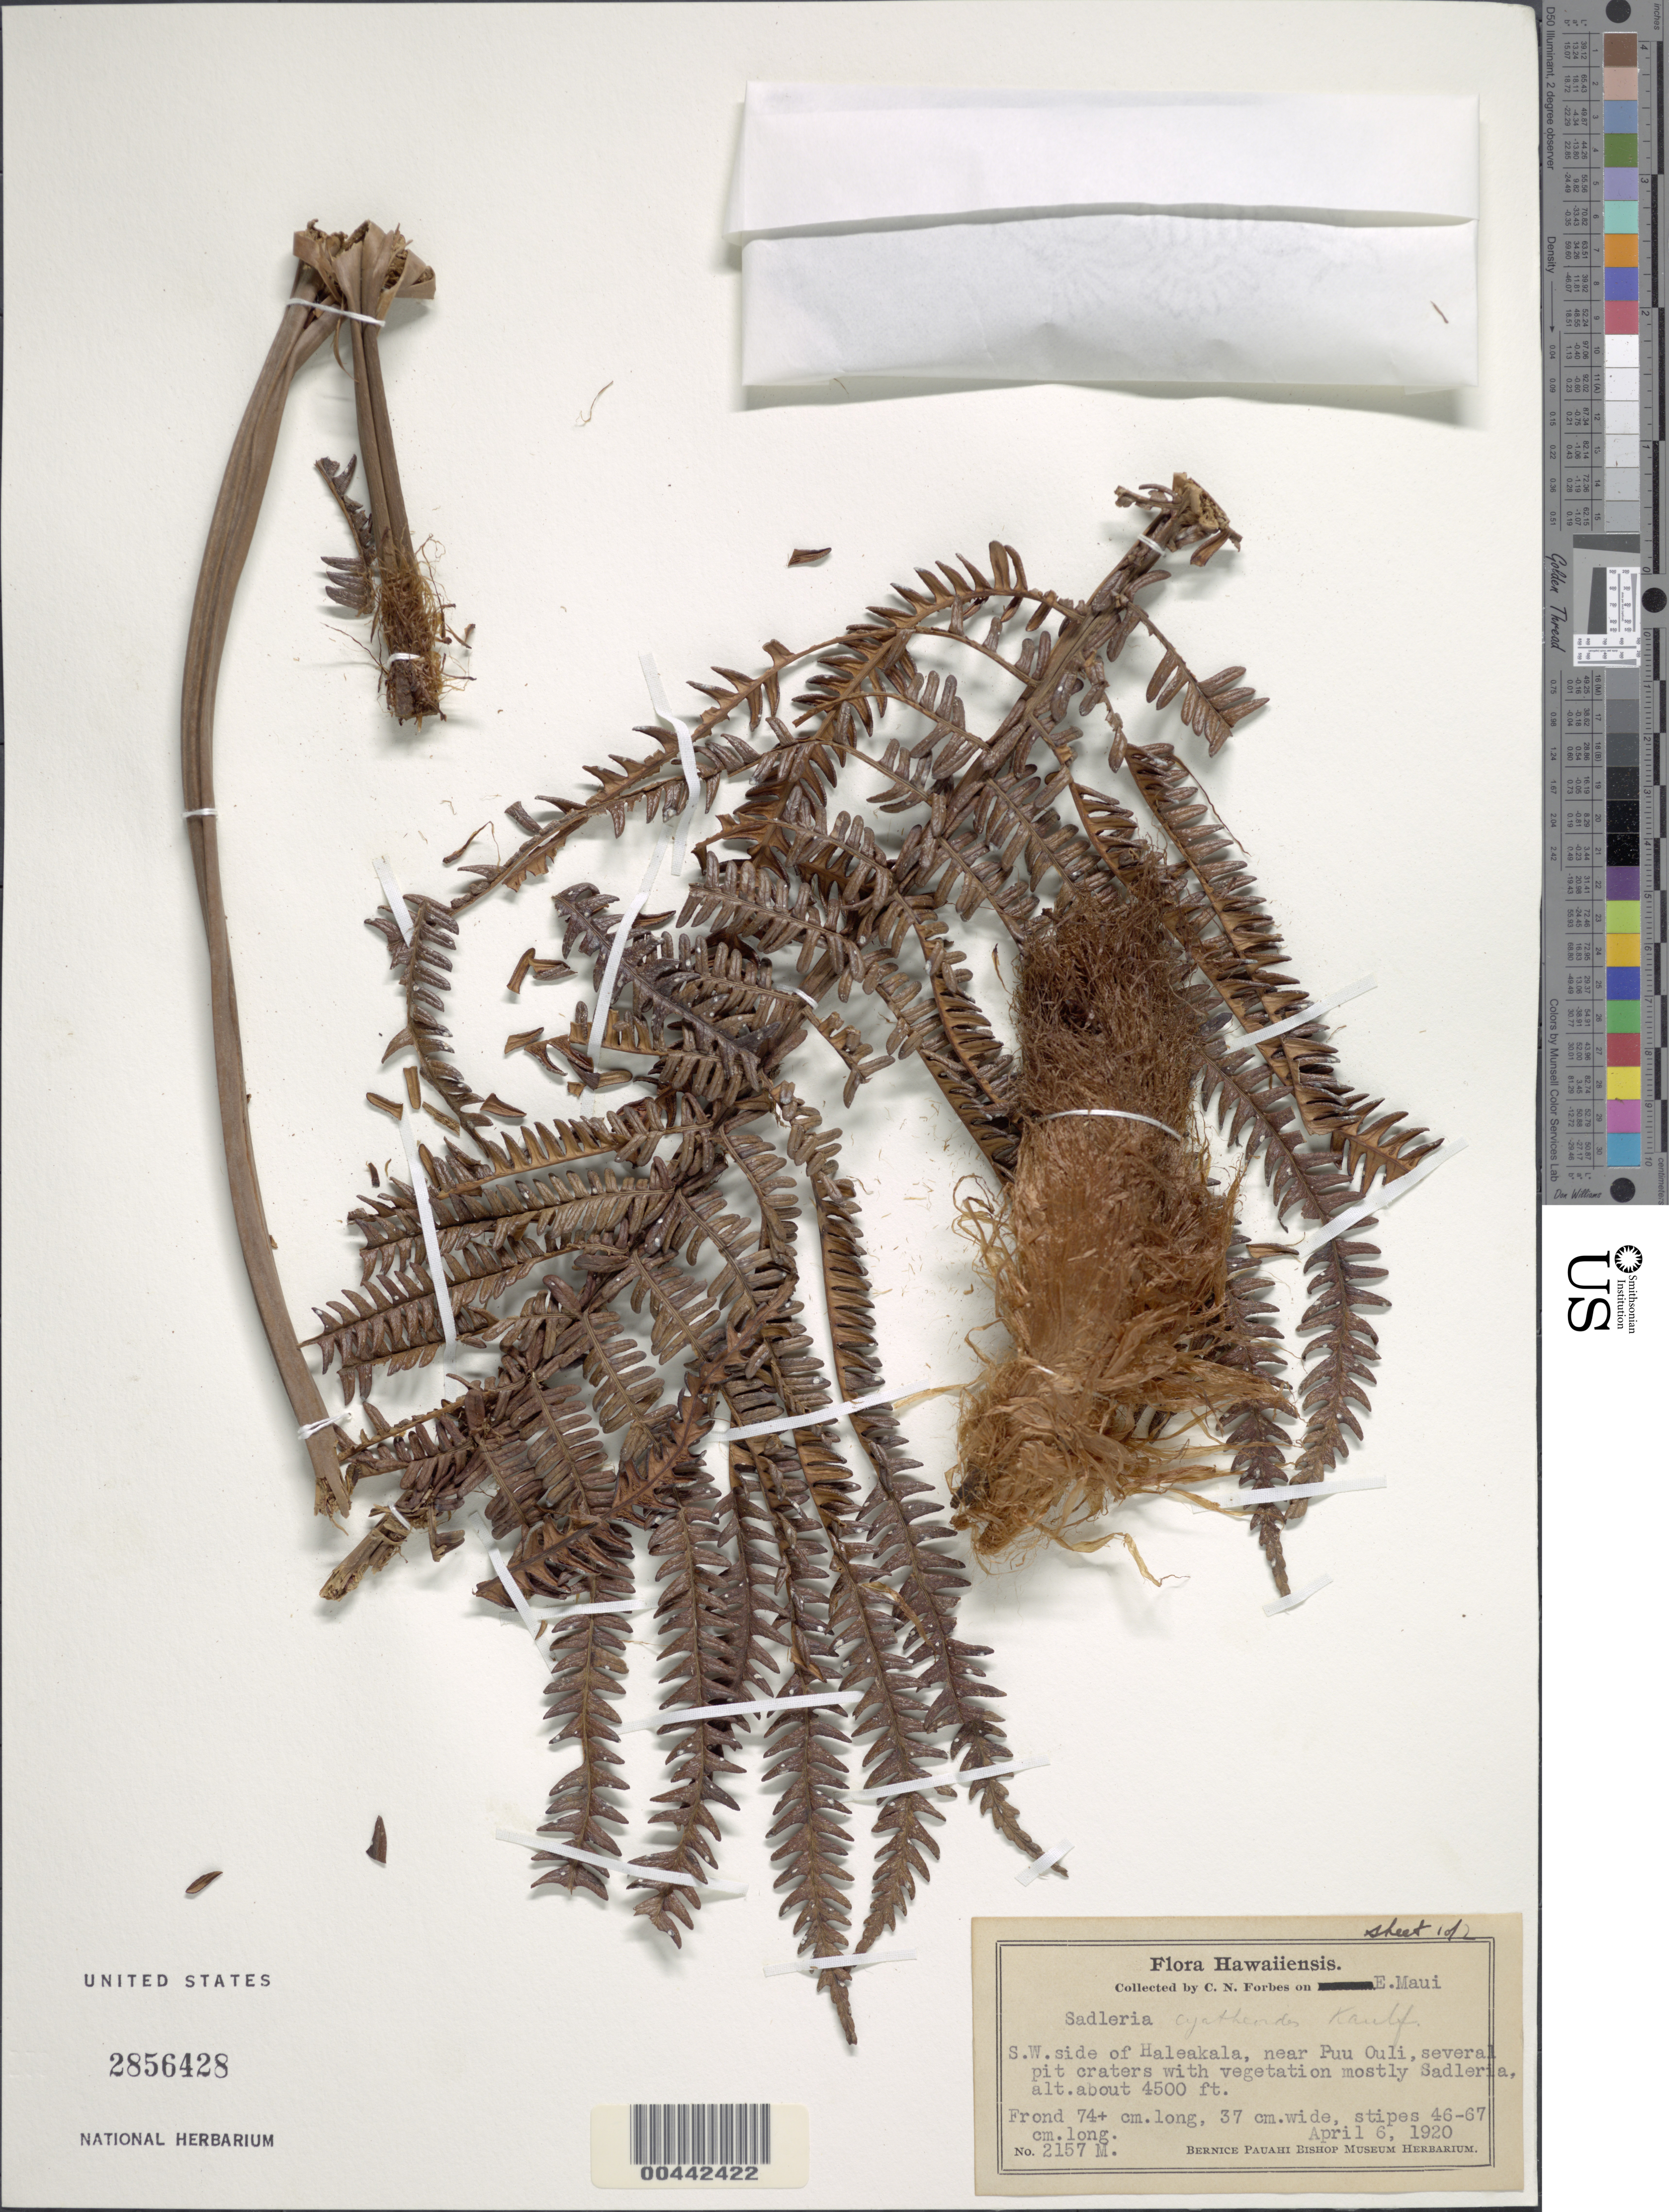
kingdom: Plantae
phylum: Tracheophyta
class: Polypodiopsida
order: Polypodiales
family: Blechnaceae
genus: Sadleria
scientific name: Sadleria cyatheoides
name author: Kaulf.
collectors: C. N. Forbes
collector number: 2157.M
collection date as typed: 6 Apr 1920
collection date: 1920-04-06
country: United States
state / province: Hawaii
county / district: Maui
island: Maui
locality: SW side of Haleakala, near Puu Ouli, E Maui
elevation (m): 1372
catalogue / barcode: US 2856428